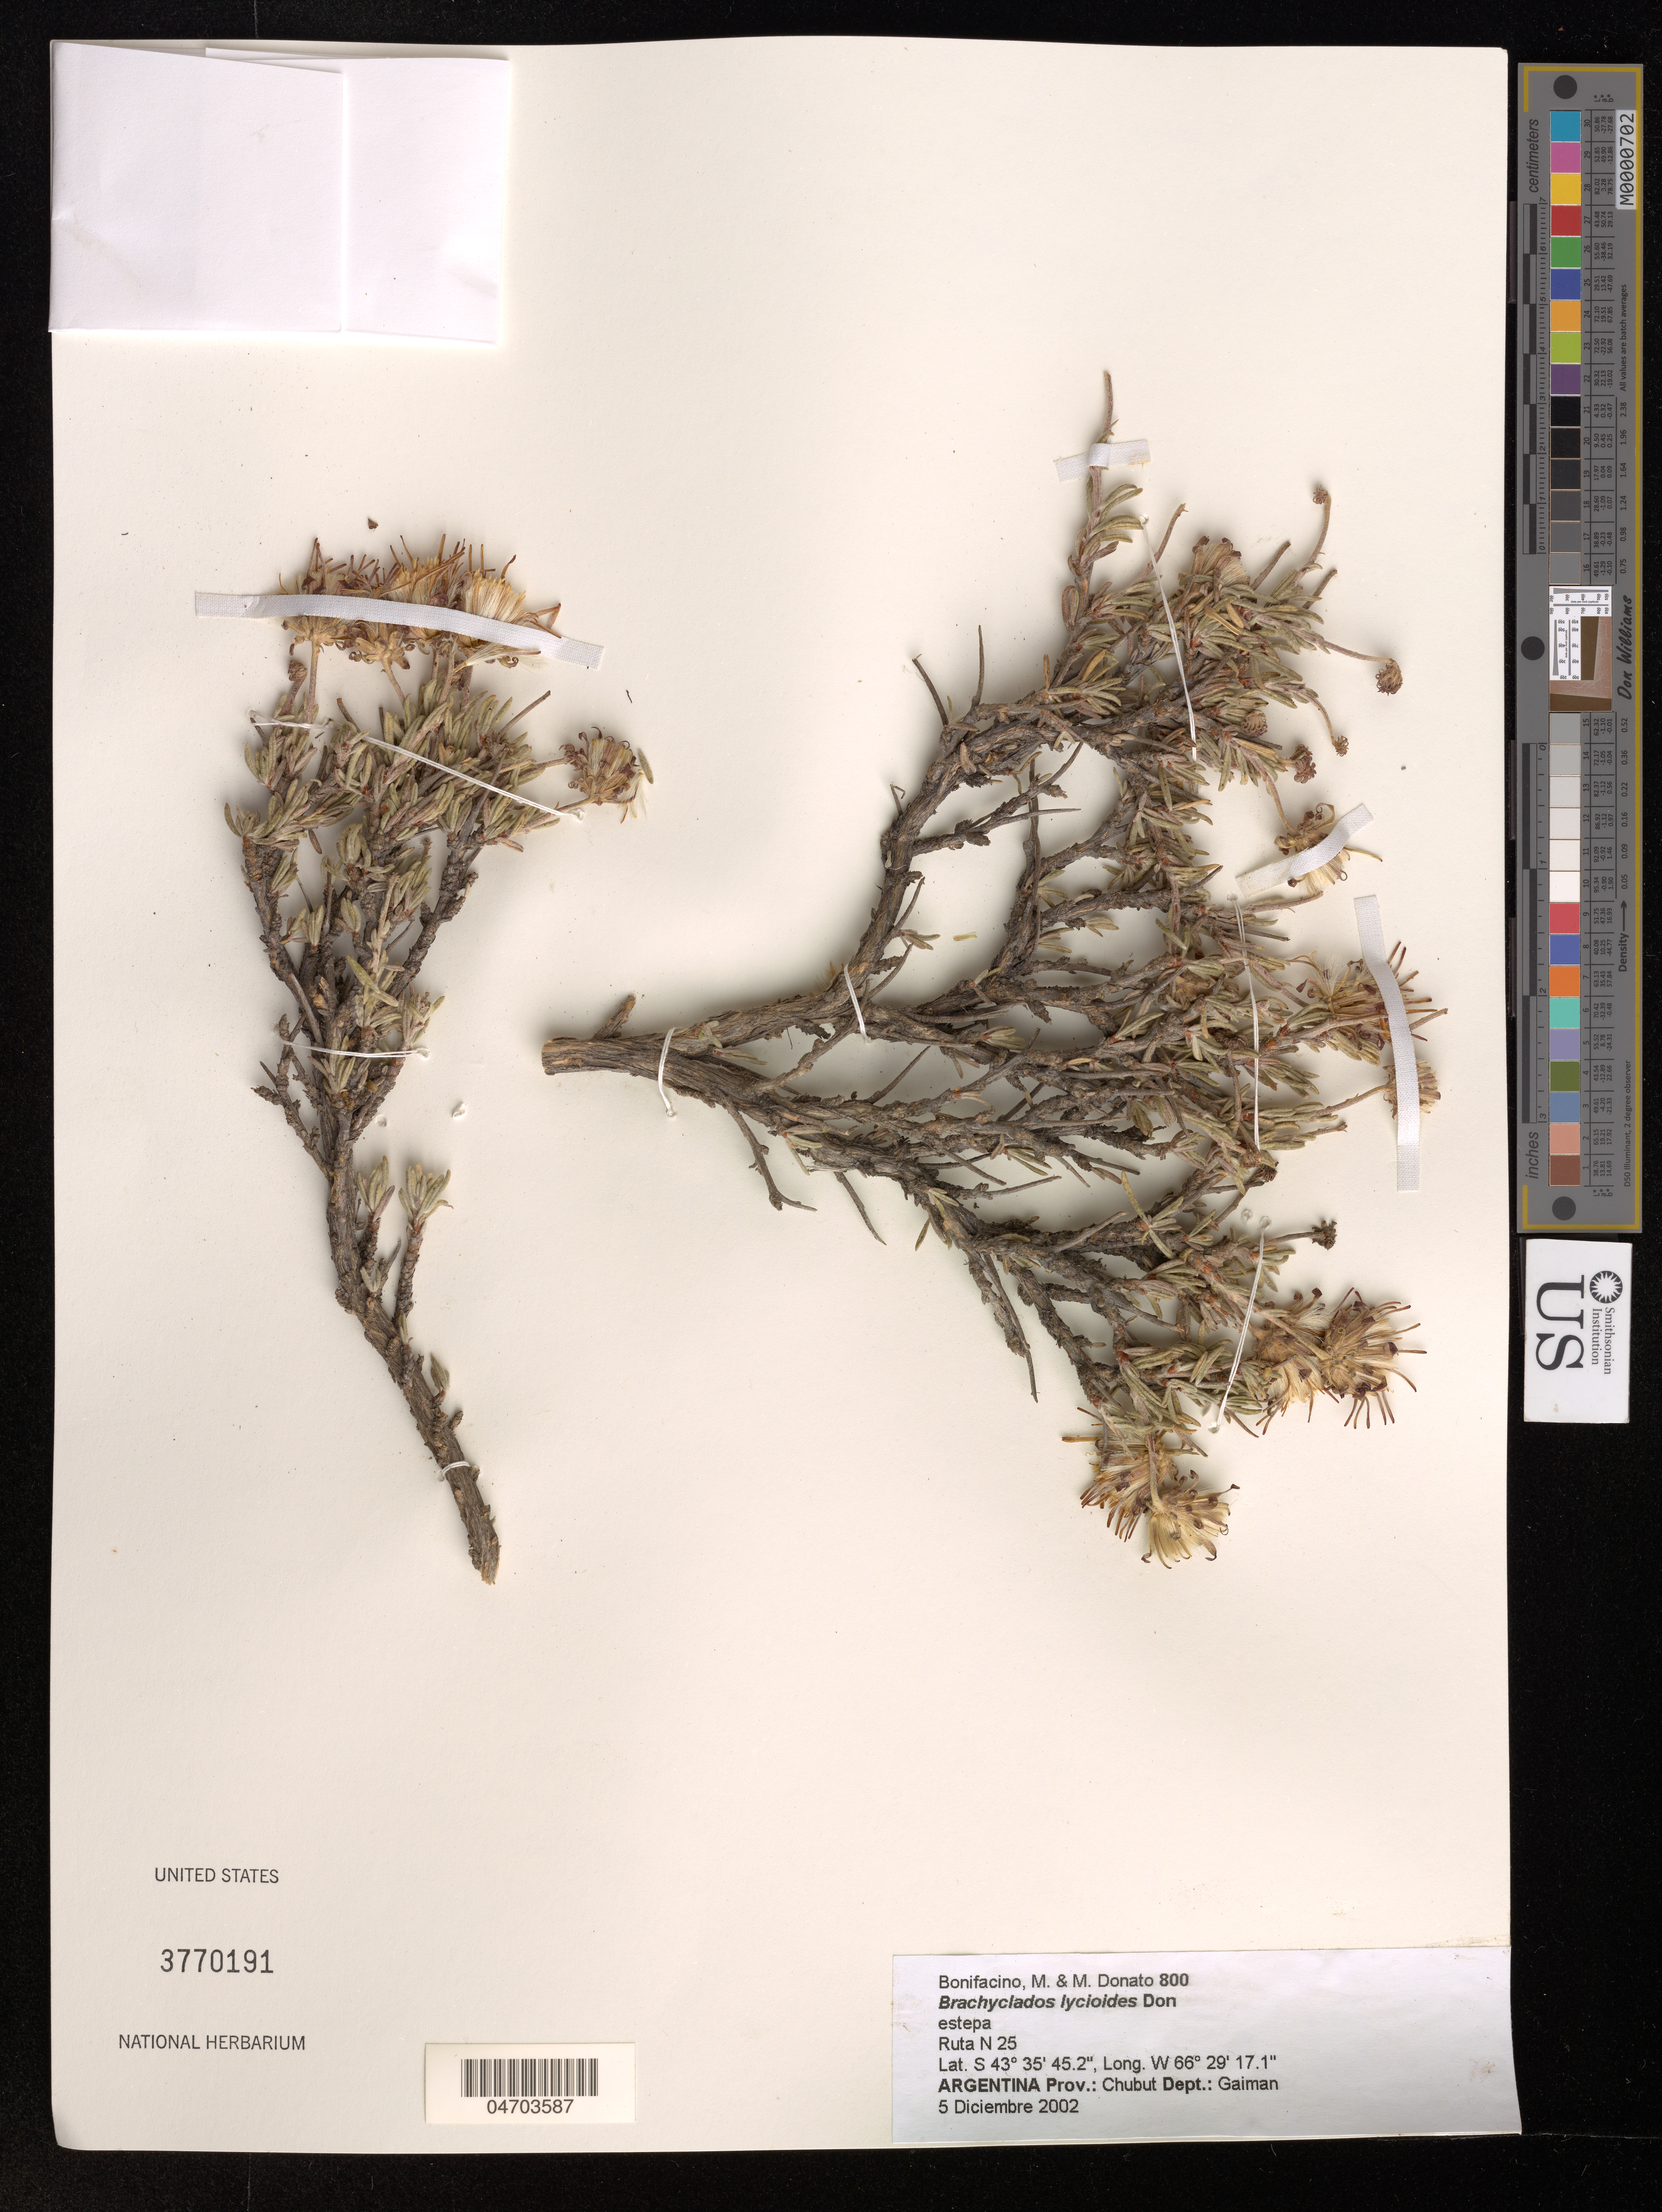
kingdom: Plantae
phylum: Tracheophyta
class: Magnoliopsida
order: Asterales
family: Asteraceae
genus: Brachyclados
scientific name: Brachyclados lycioides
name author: D. Don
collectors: M. Bonifacino & M. Donato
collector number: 800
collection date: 2002-12-05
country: Argentina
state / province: Chubut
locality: Dept.: Gaiman.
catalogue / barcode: US 3770191